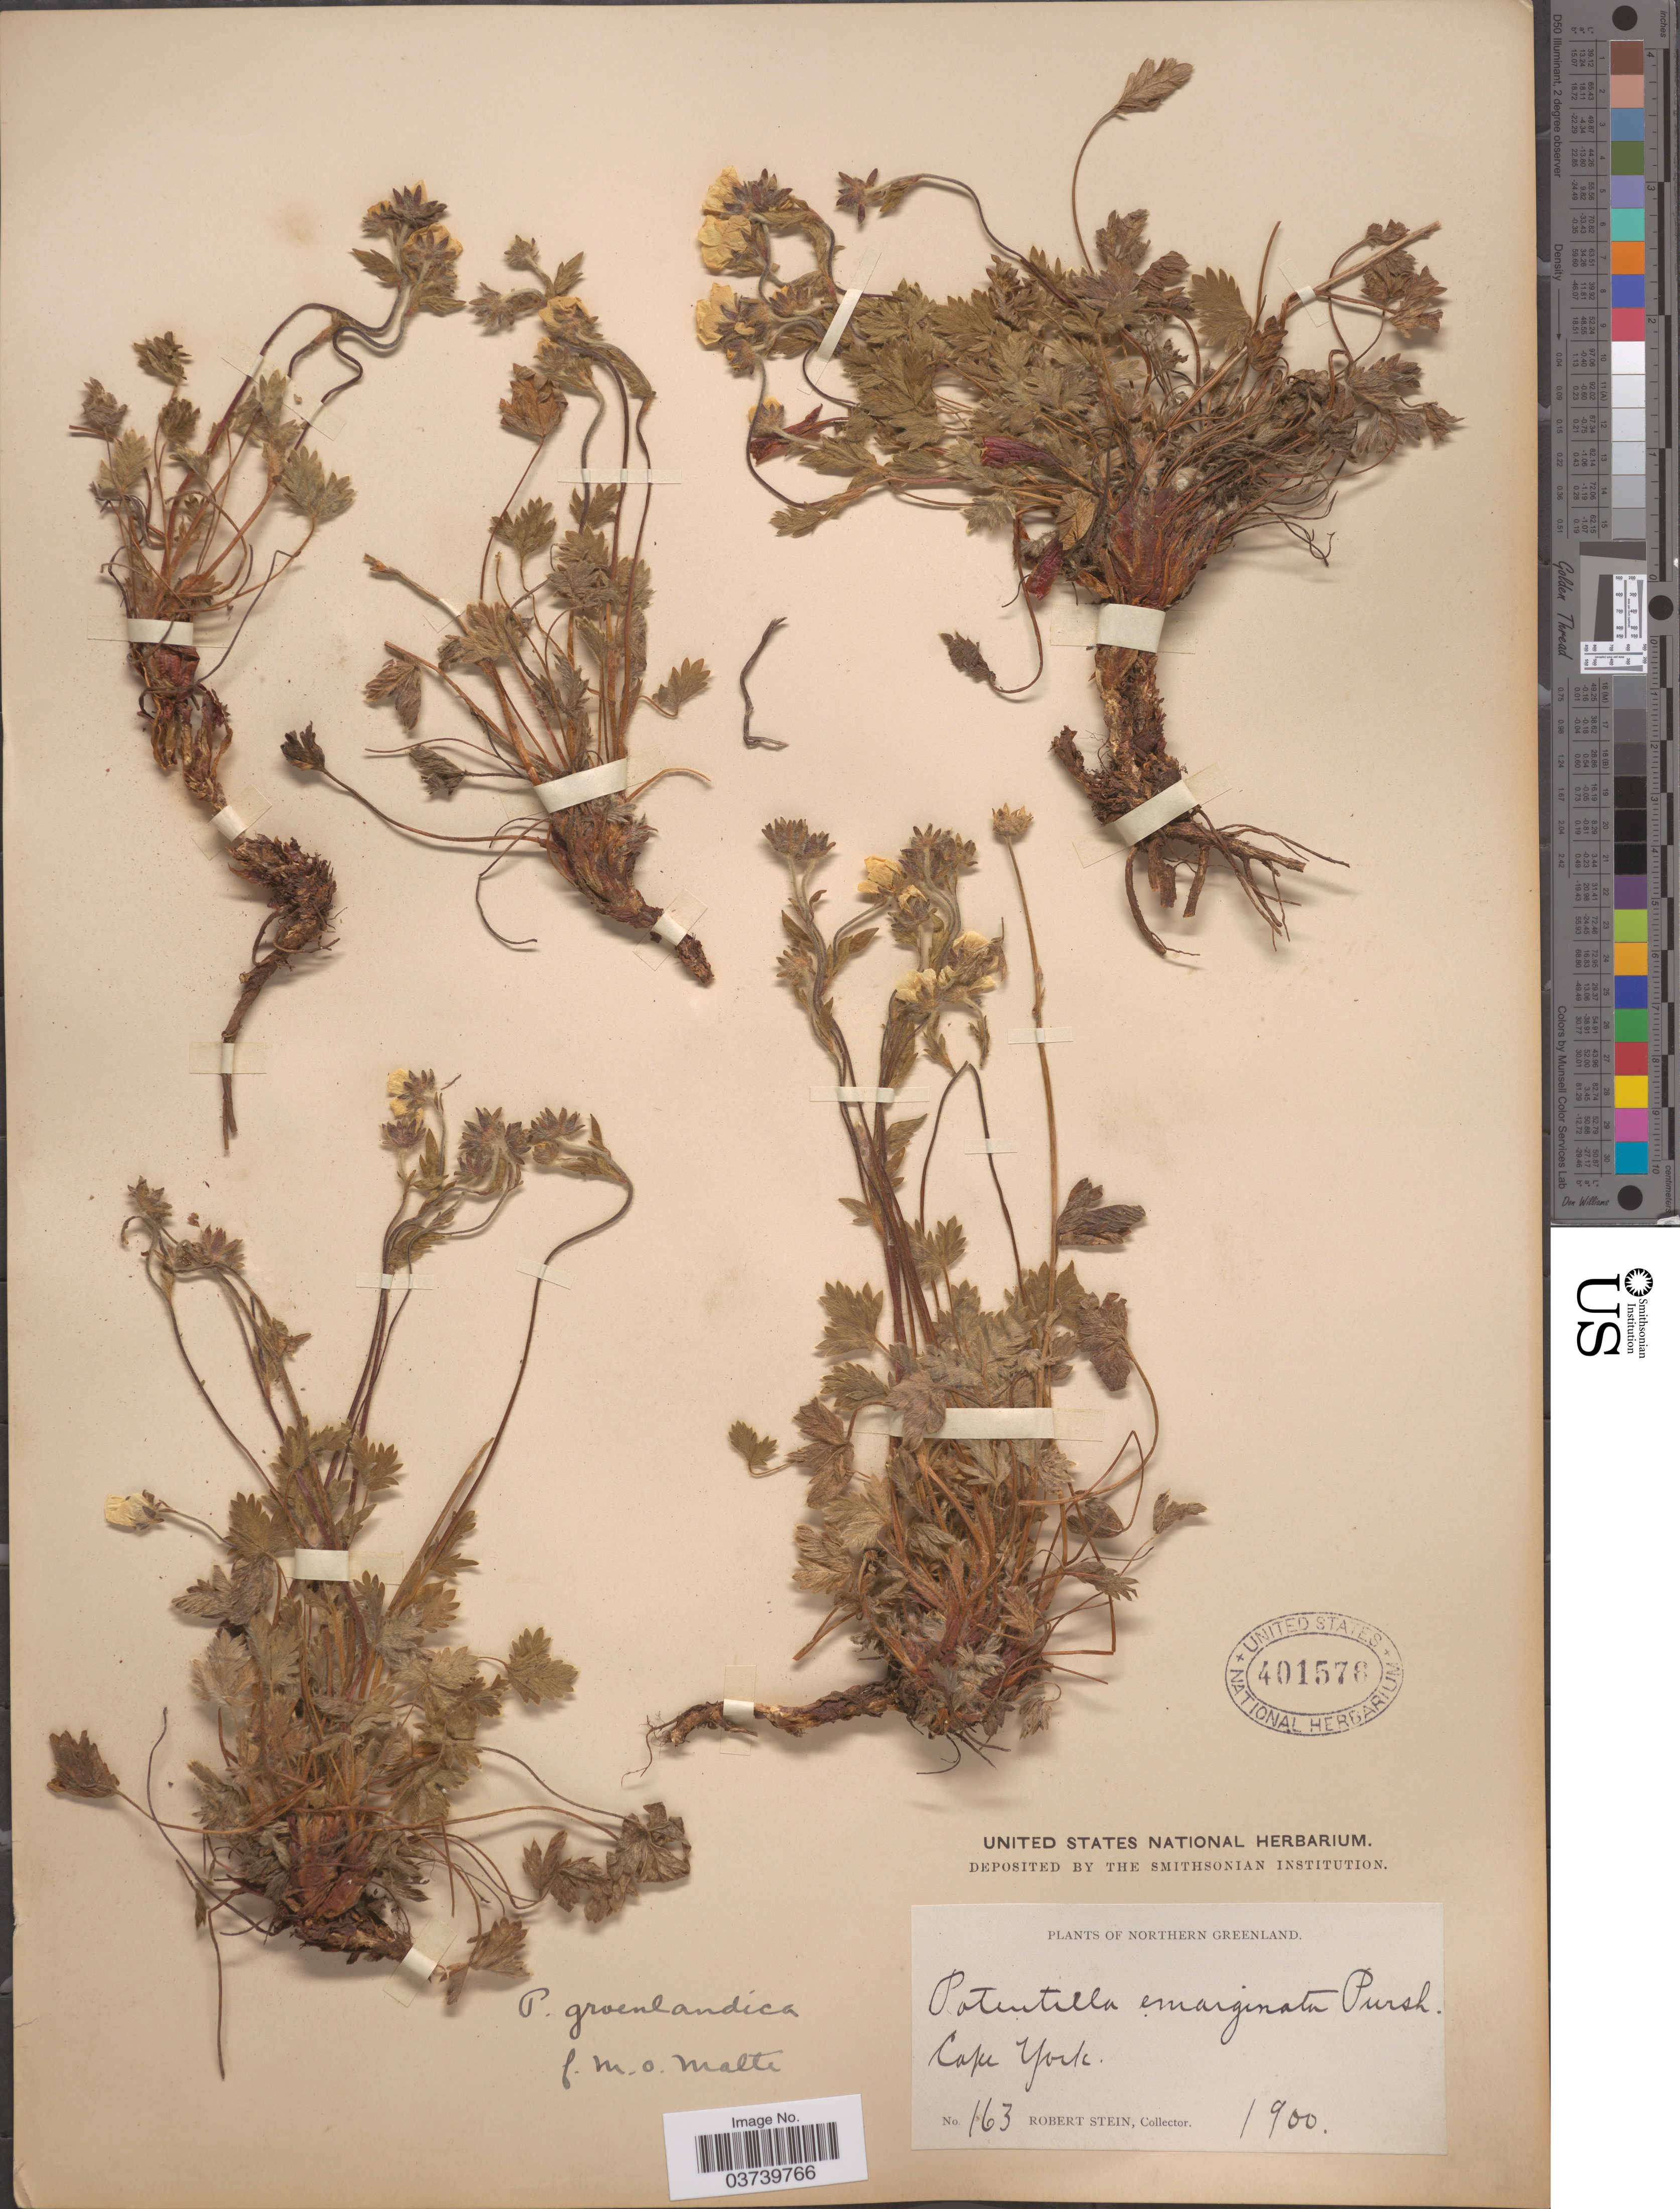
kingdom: Plantae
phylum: Tracheophyta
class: Magnoliopsida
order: Rosales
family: Rosaceae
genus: Potentilla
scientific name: Potentilla groenlandica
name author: R. Br.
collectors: R. Stein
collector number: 163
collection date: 1900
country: Greenland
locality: Northern Greenland. Cape York.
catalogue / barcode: US 401576